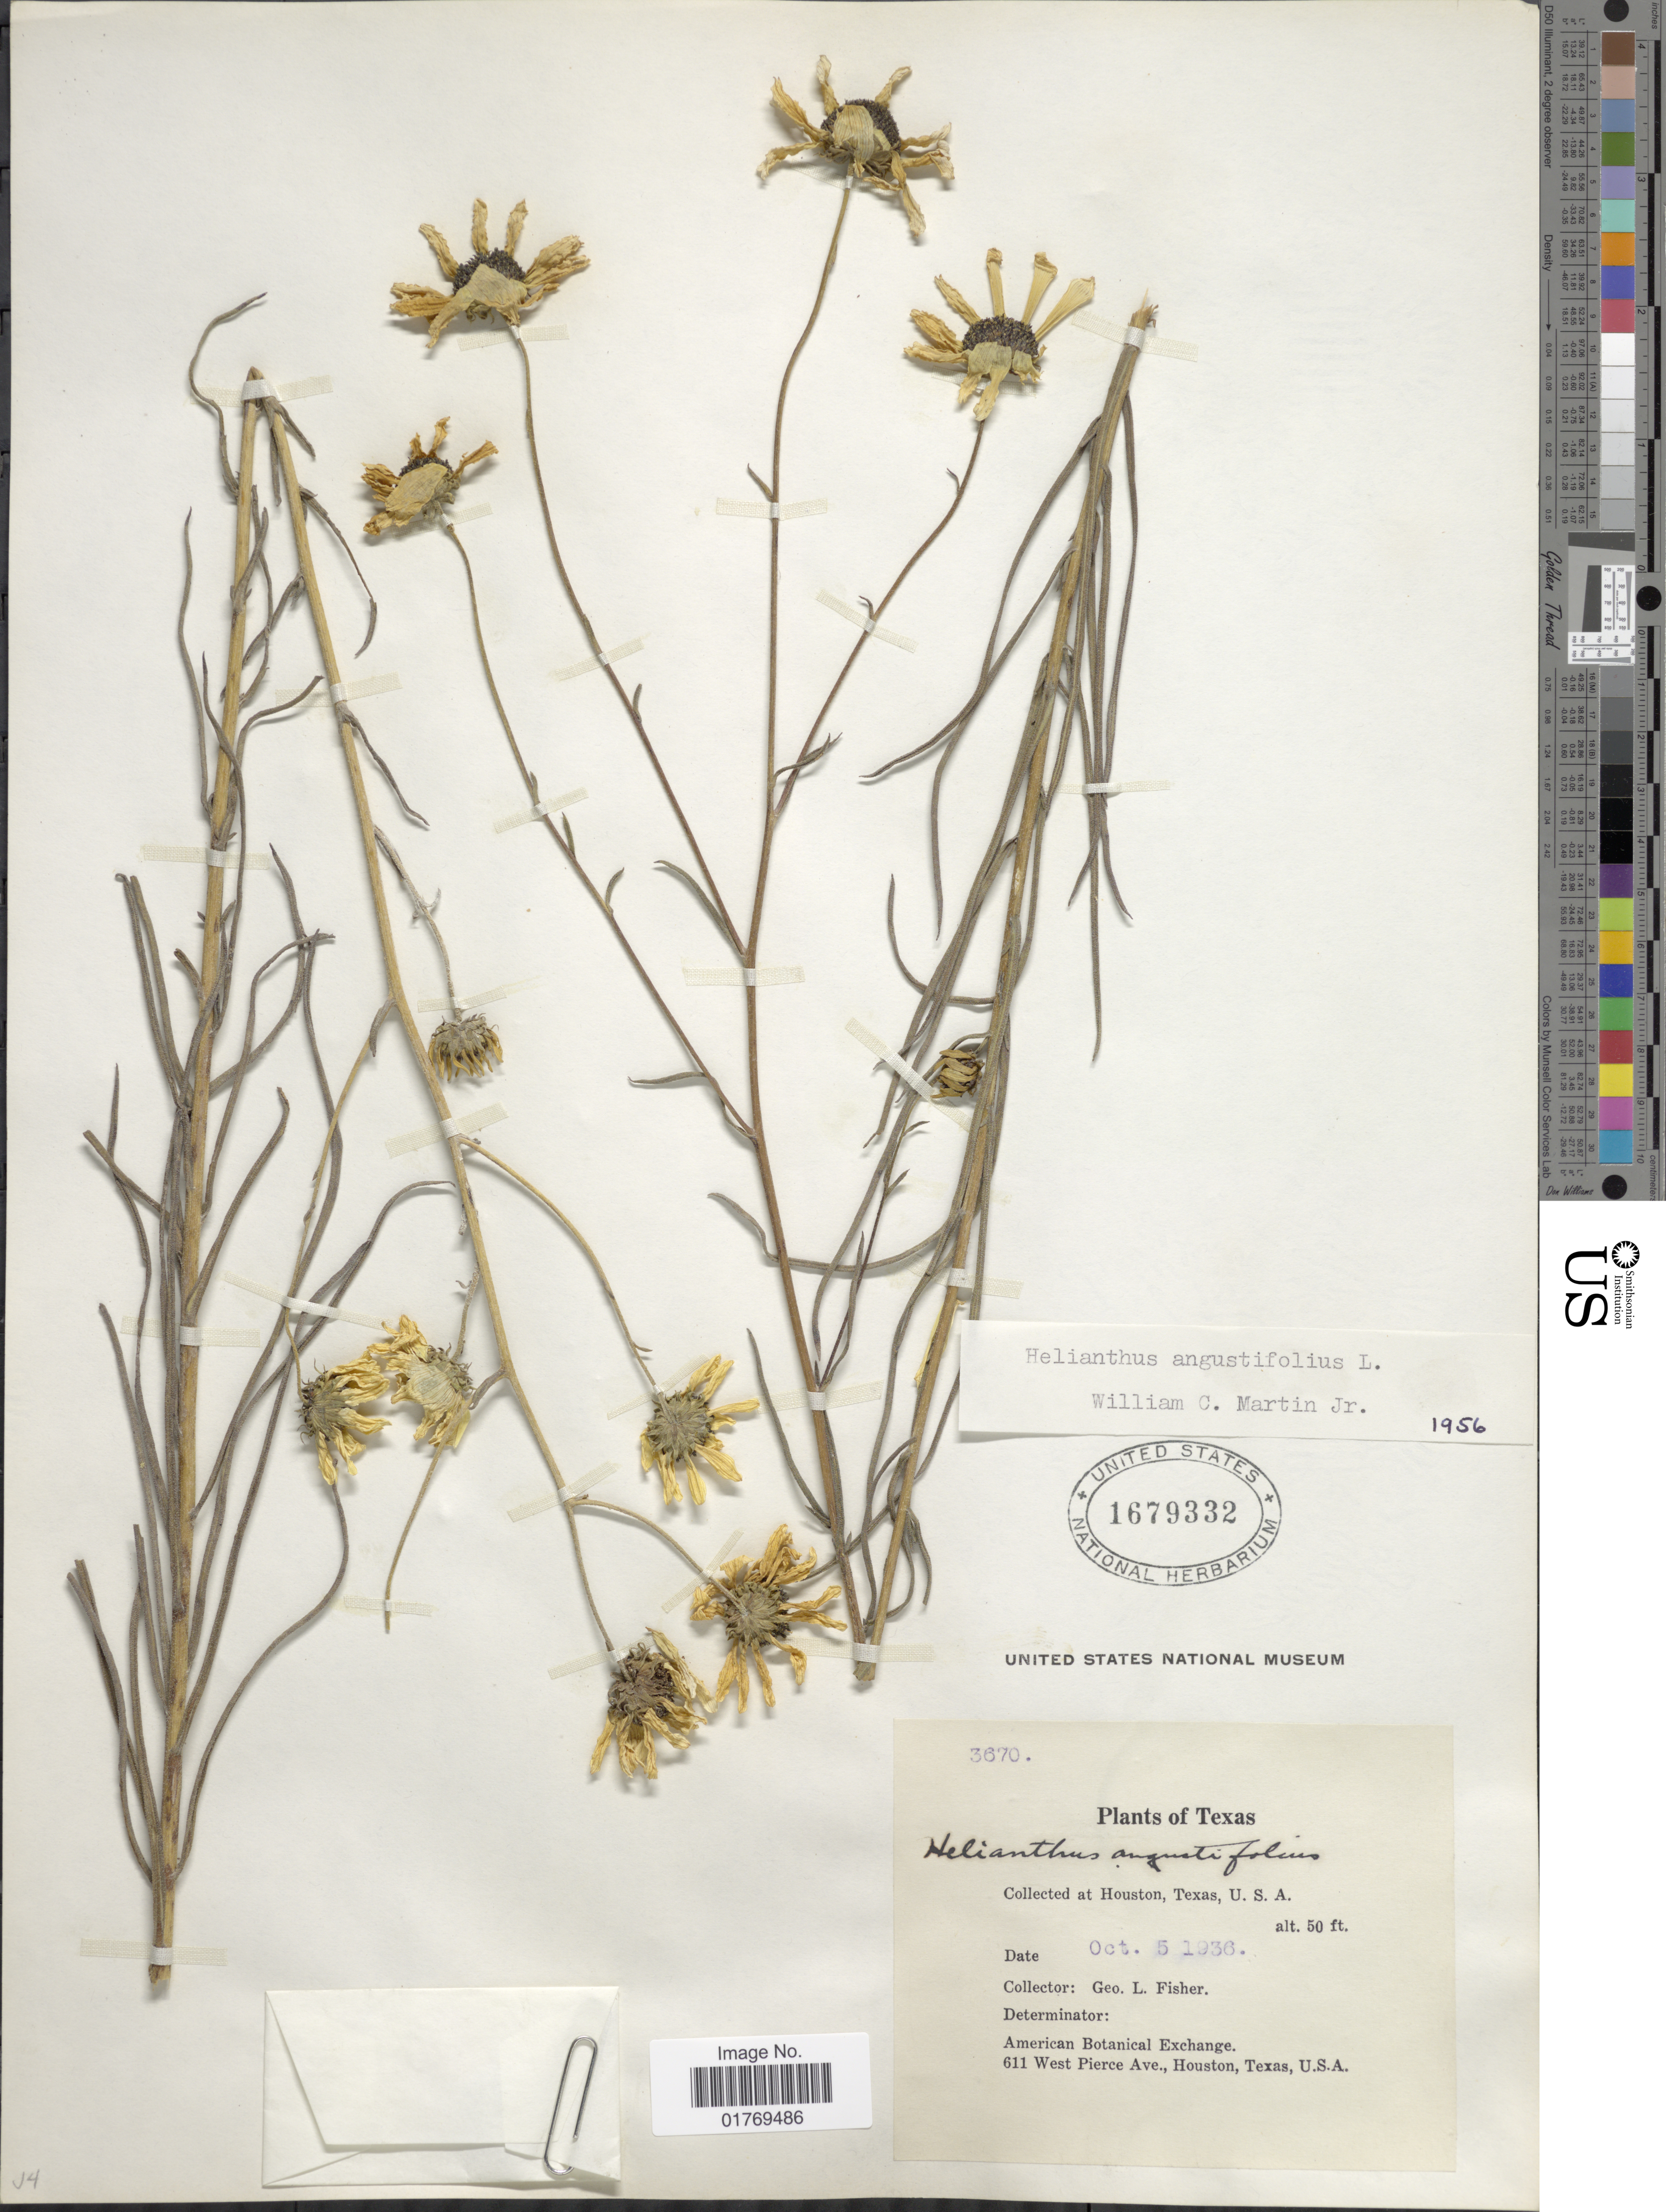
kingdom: Plantae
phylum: Tracheophyta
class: Magnoliopsida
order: Asterales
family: Asteraceae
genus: Helianthus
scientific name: Helianthus angustifolius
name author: L.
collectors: G. L. Fisher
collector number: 3670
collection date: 1936-10-05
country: United States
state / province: Texas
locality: Houston,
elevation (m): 15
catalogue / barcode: US 1679332